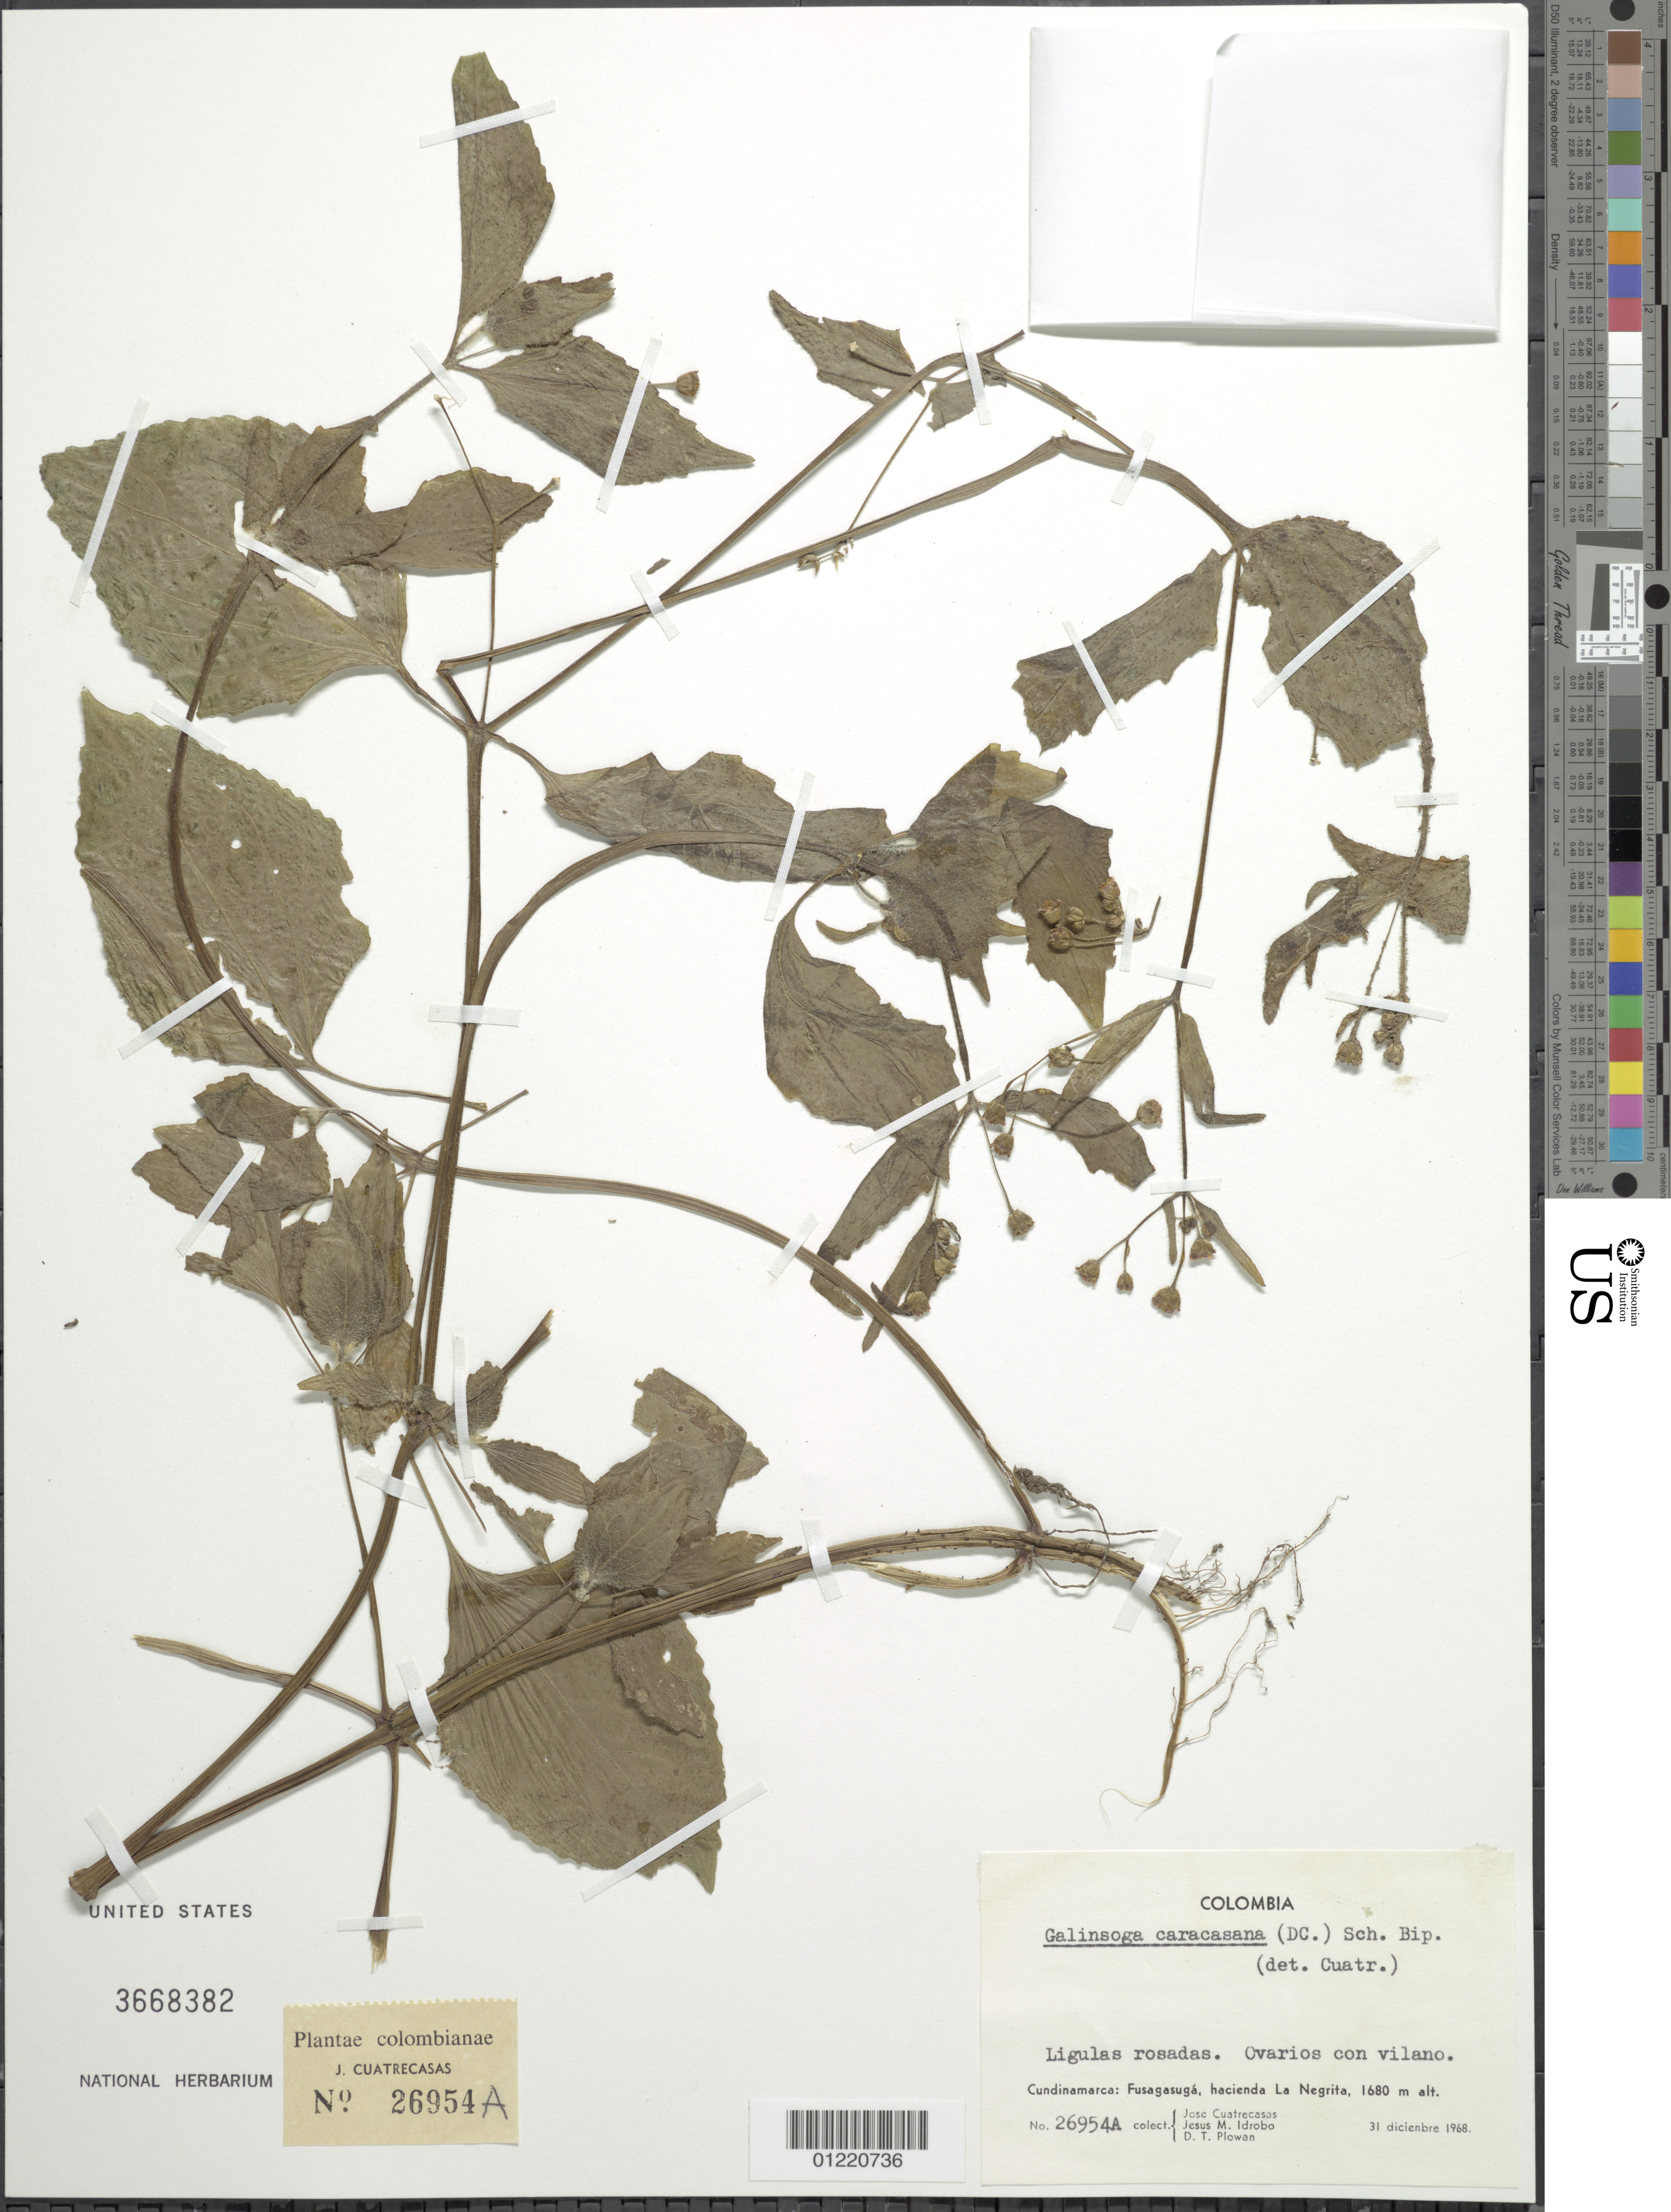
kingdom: Plantae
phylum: Tracheophyta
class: Magnoliopsida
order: Asterales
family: Asteraceae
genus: Galinsoga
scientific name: Galinsoga quadriradiata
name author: Ruiz & Pav.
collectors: J. Cuatrecasas, J. M. Idrobo & D. Plowan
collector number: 26954A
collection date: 1968-12-31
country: Colombia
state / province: Cundinamarca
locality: Fusagasuga, hacienda La Negrita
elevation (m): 1680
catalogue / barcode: US 3668382